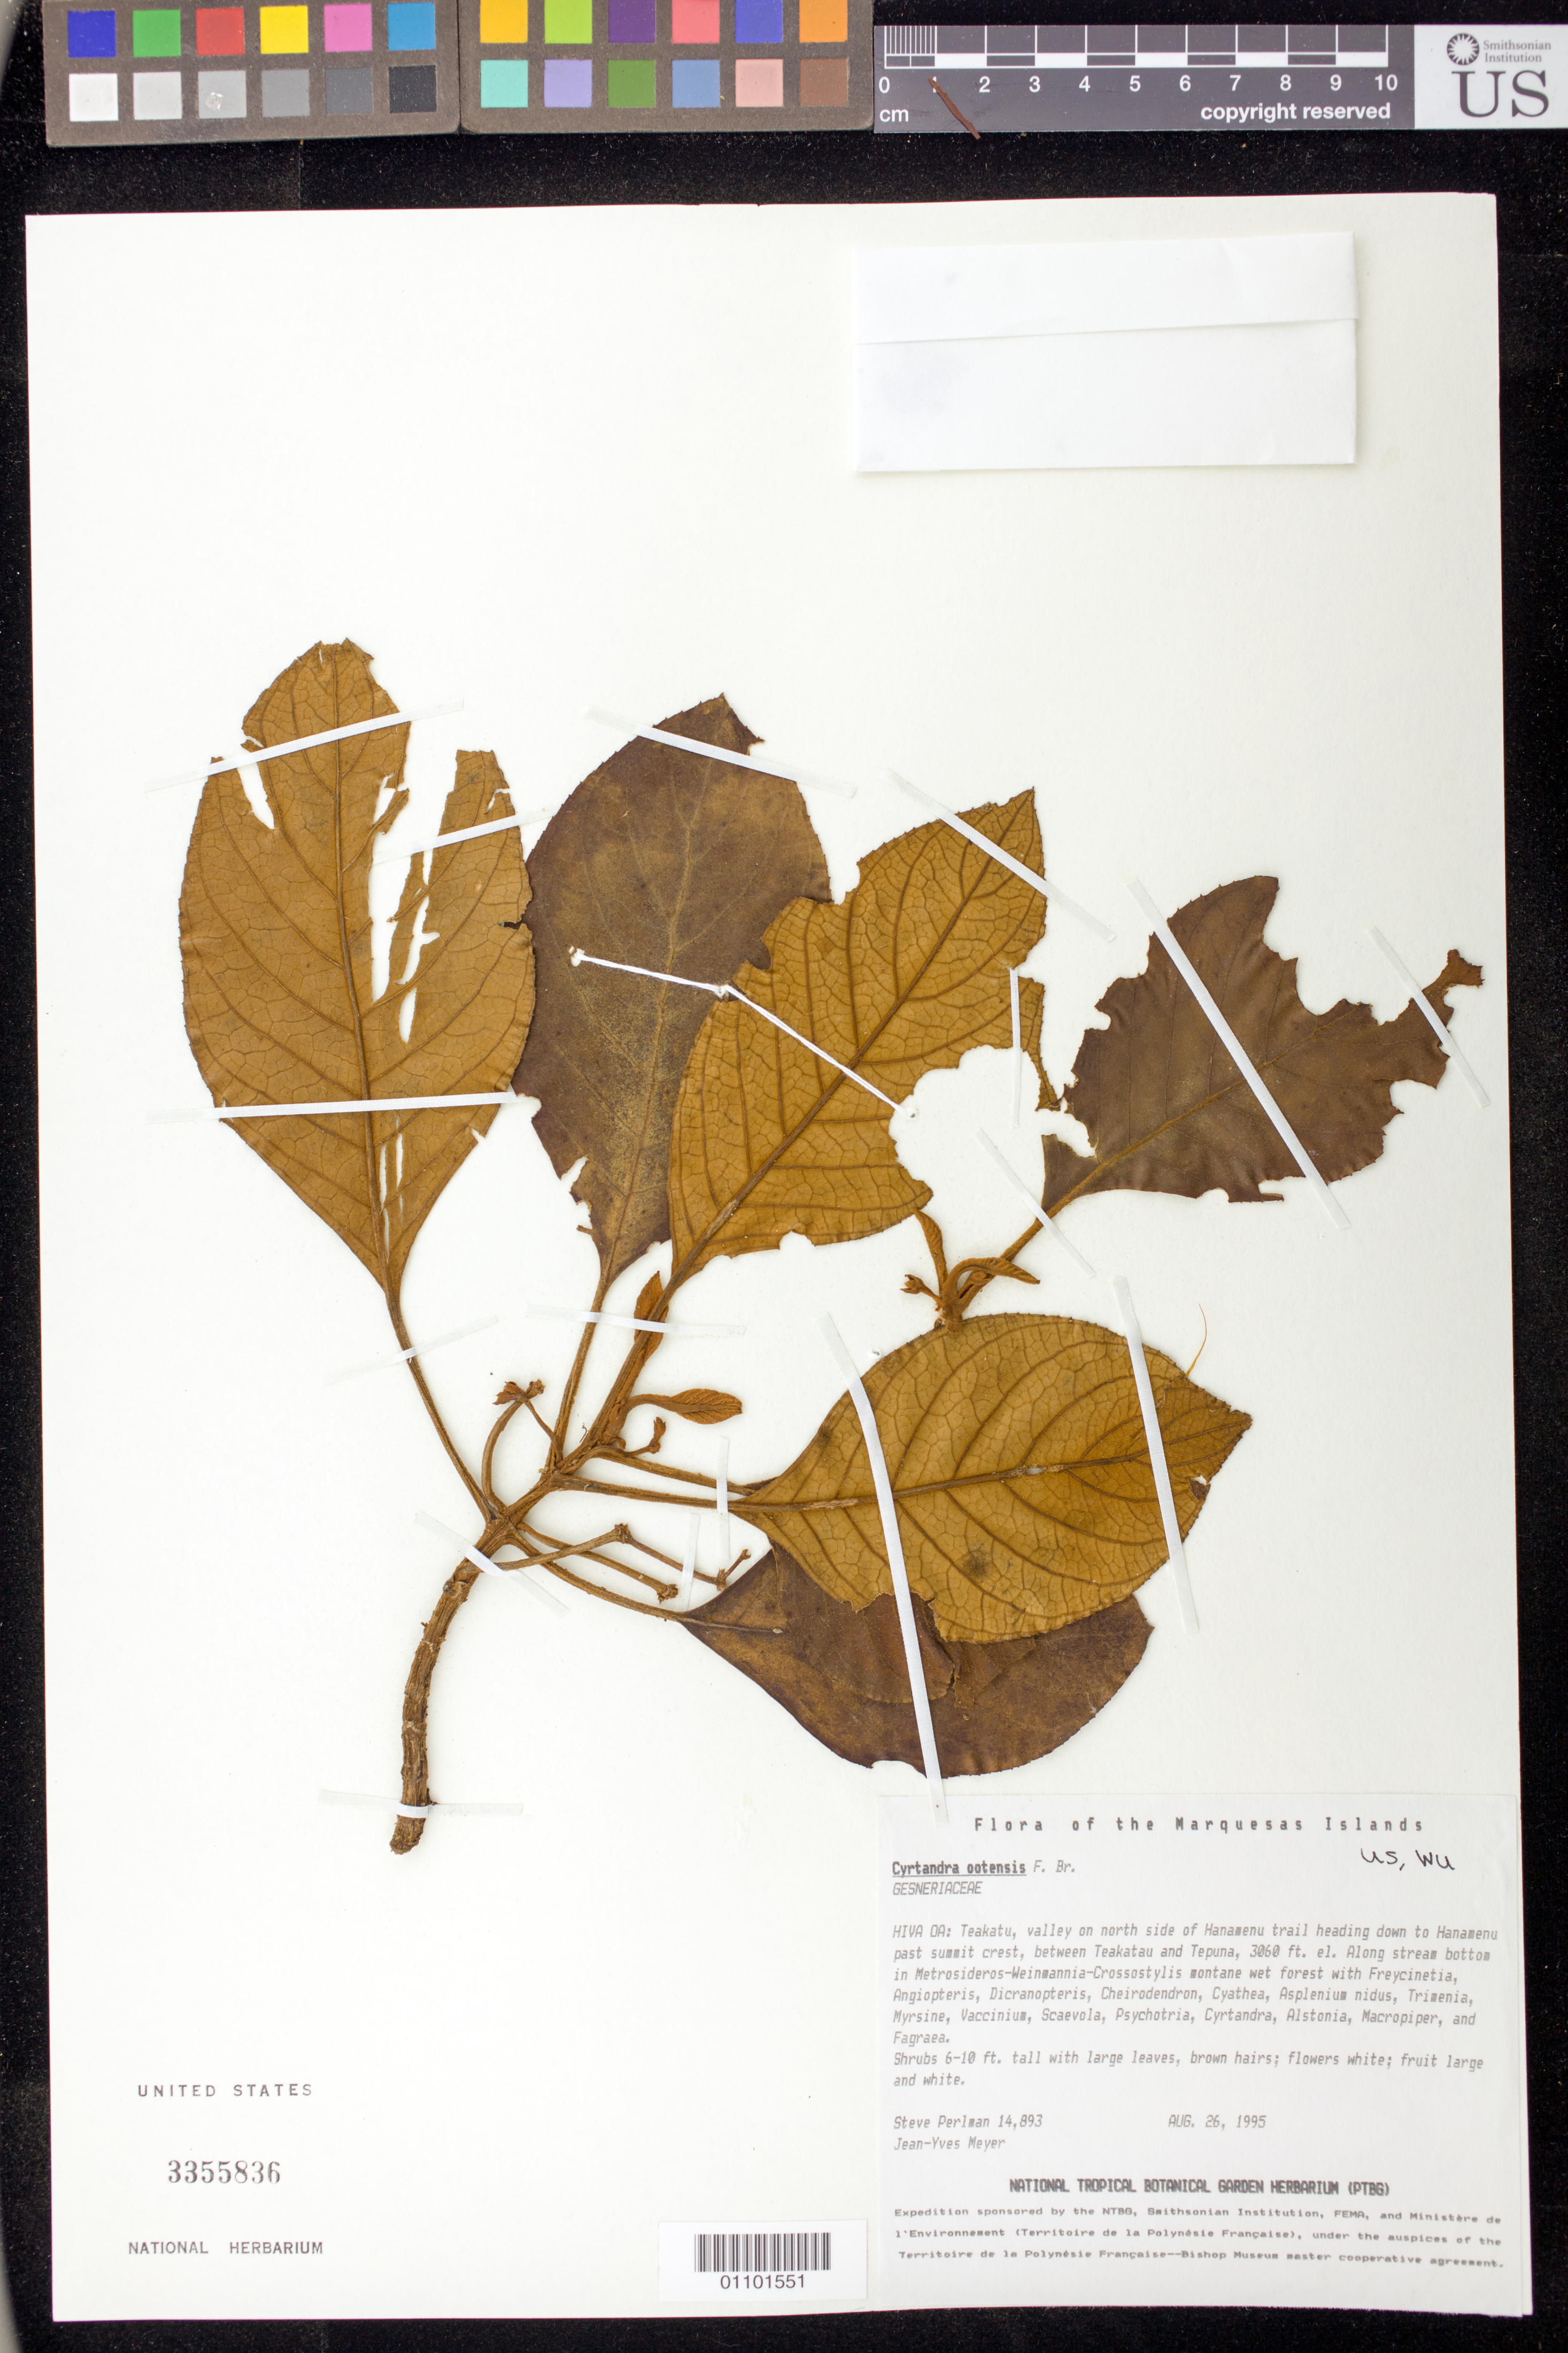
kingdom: Plantae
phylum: Tracheophyta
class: Magnoliopsida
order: Lamiales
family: Gesneriaceae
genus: Cyrtandra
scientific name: Cyrtandra ootensis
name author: F. Br.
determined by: Wagner, W. L., (BOT), Smithsonian Institution - National Museum of Natural History (UNITED STATES)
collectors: S. P. Perlman & J.-Y. Meyer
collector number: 14893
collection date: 1995-08-26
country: French Polynesia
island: Hiva Oa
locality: Teakatau, valley on N side of Hanamenu Trail heading down to Hanamenu past summit crest, valley between Teakatau and Tepuna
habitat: Along stream bottom, in Metrosideros - Weinmannia - Crossostylis montane wet forest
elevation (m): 933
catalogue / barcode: US 3355836